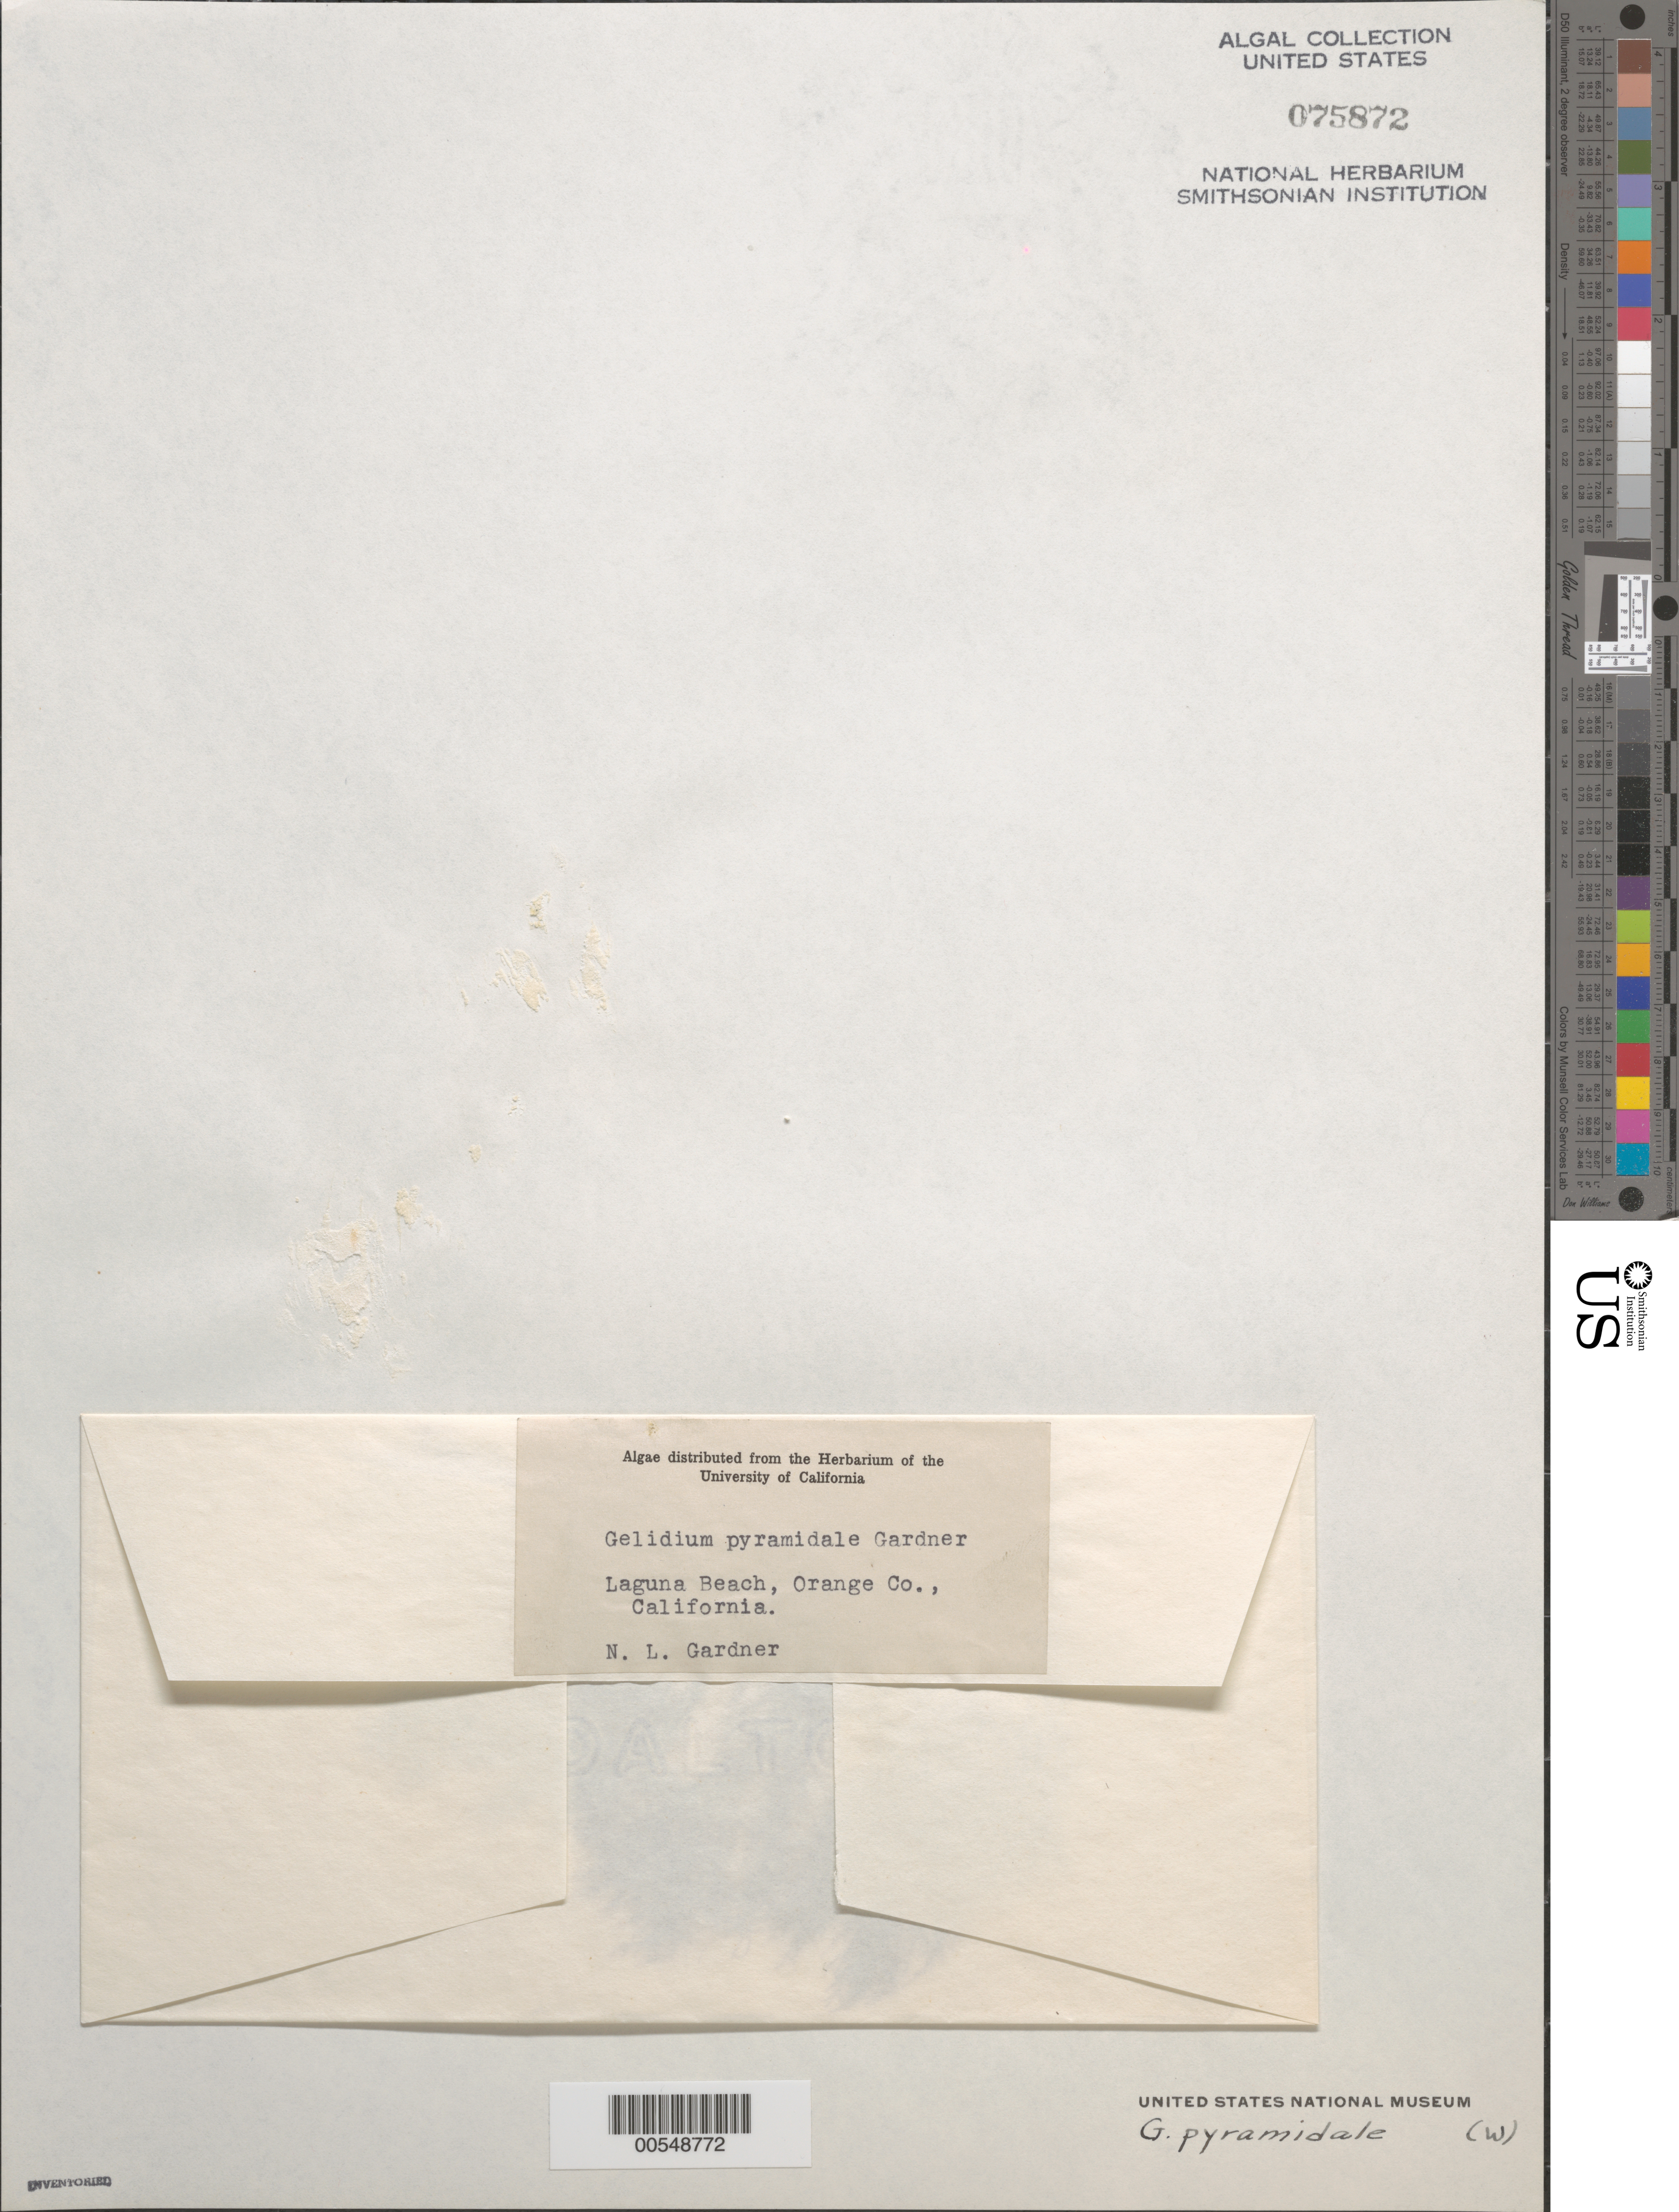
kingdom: Plantae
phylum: Rhodophyta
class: Florideophyceae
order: Gelidiales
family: Pterocladiaceae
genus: Pterocladiella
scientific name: Pterocladiella capillacea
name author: (S.G. Gmel.) Santelices & Hommers.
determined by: Algae name updating Project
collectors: N. Gardner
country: United States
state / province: California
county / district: Orange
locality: Laguna Beach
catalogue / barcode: US 75872